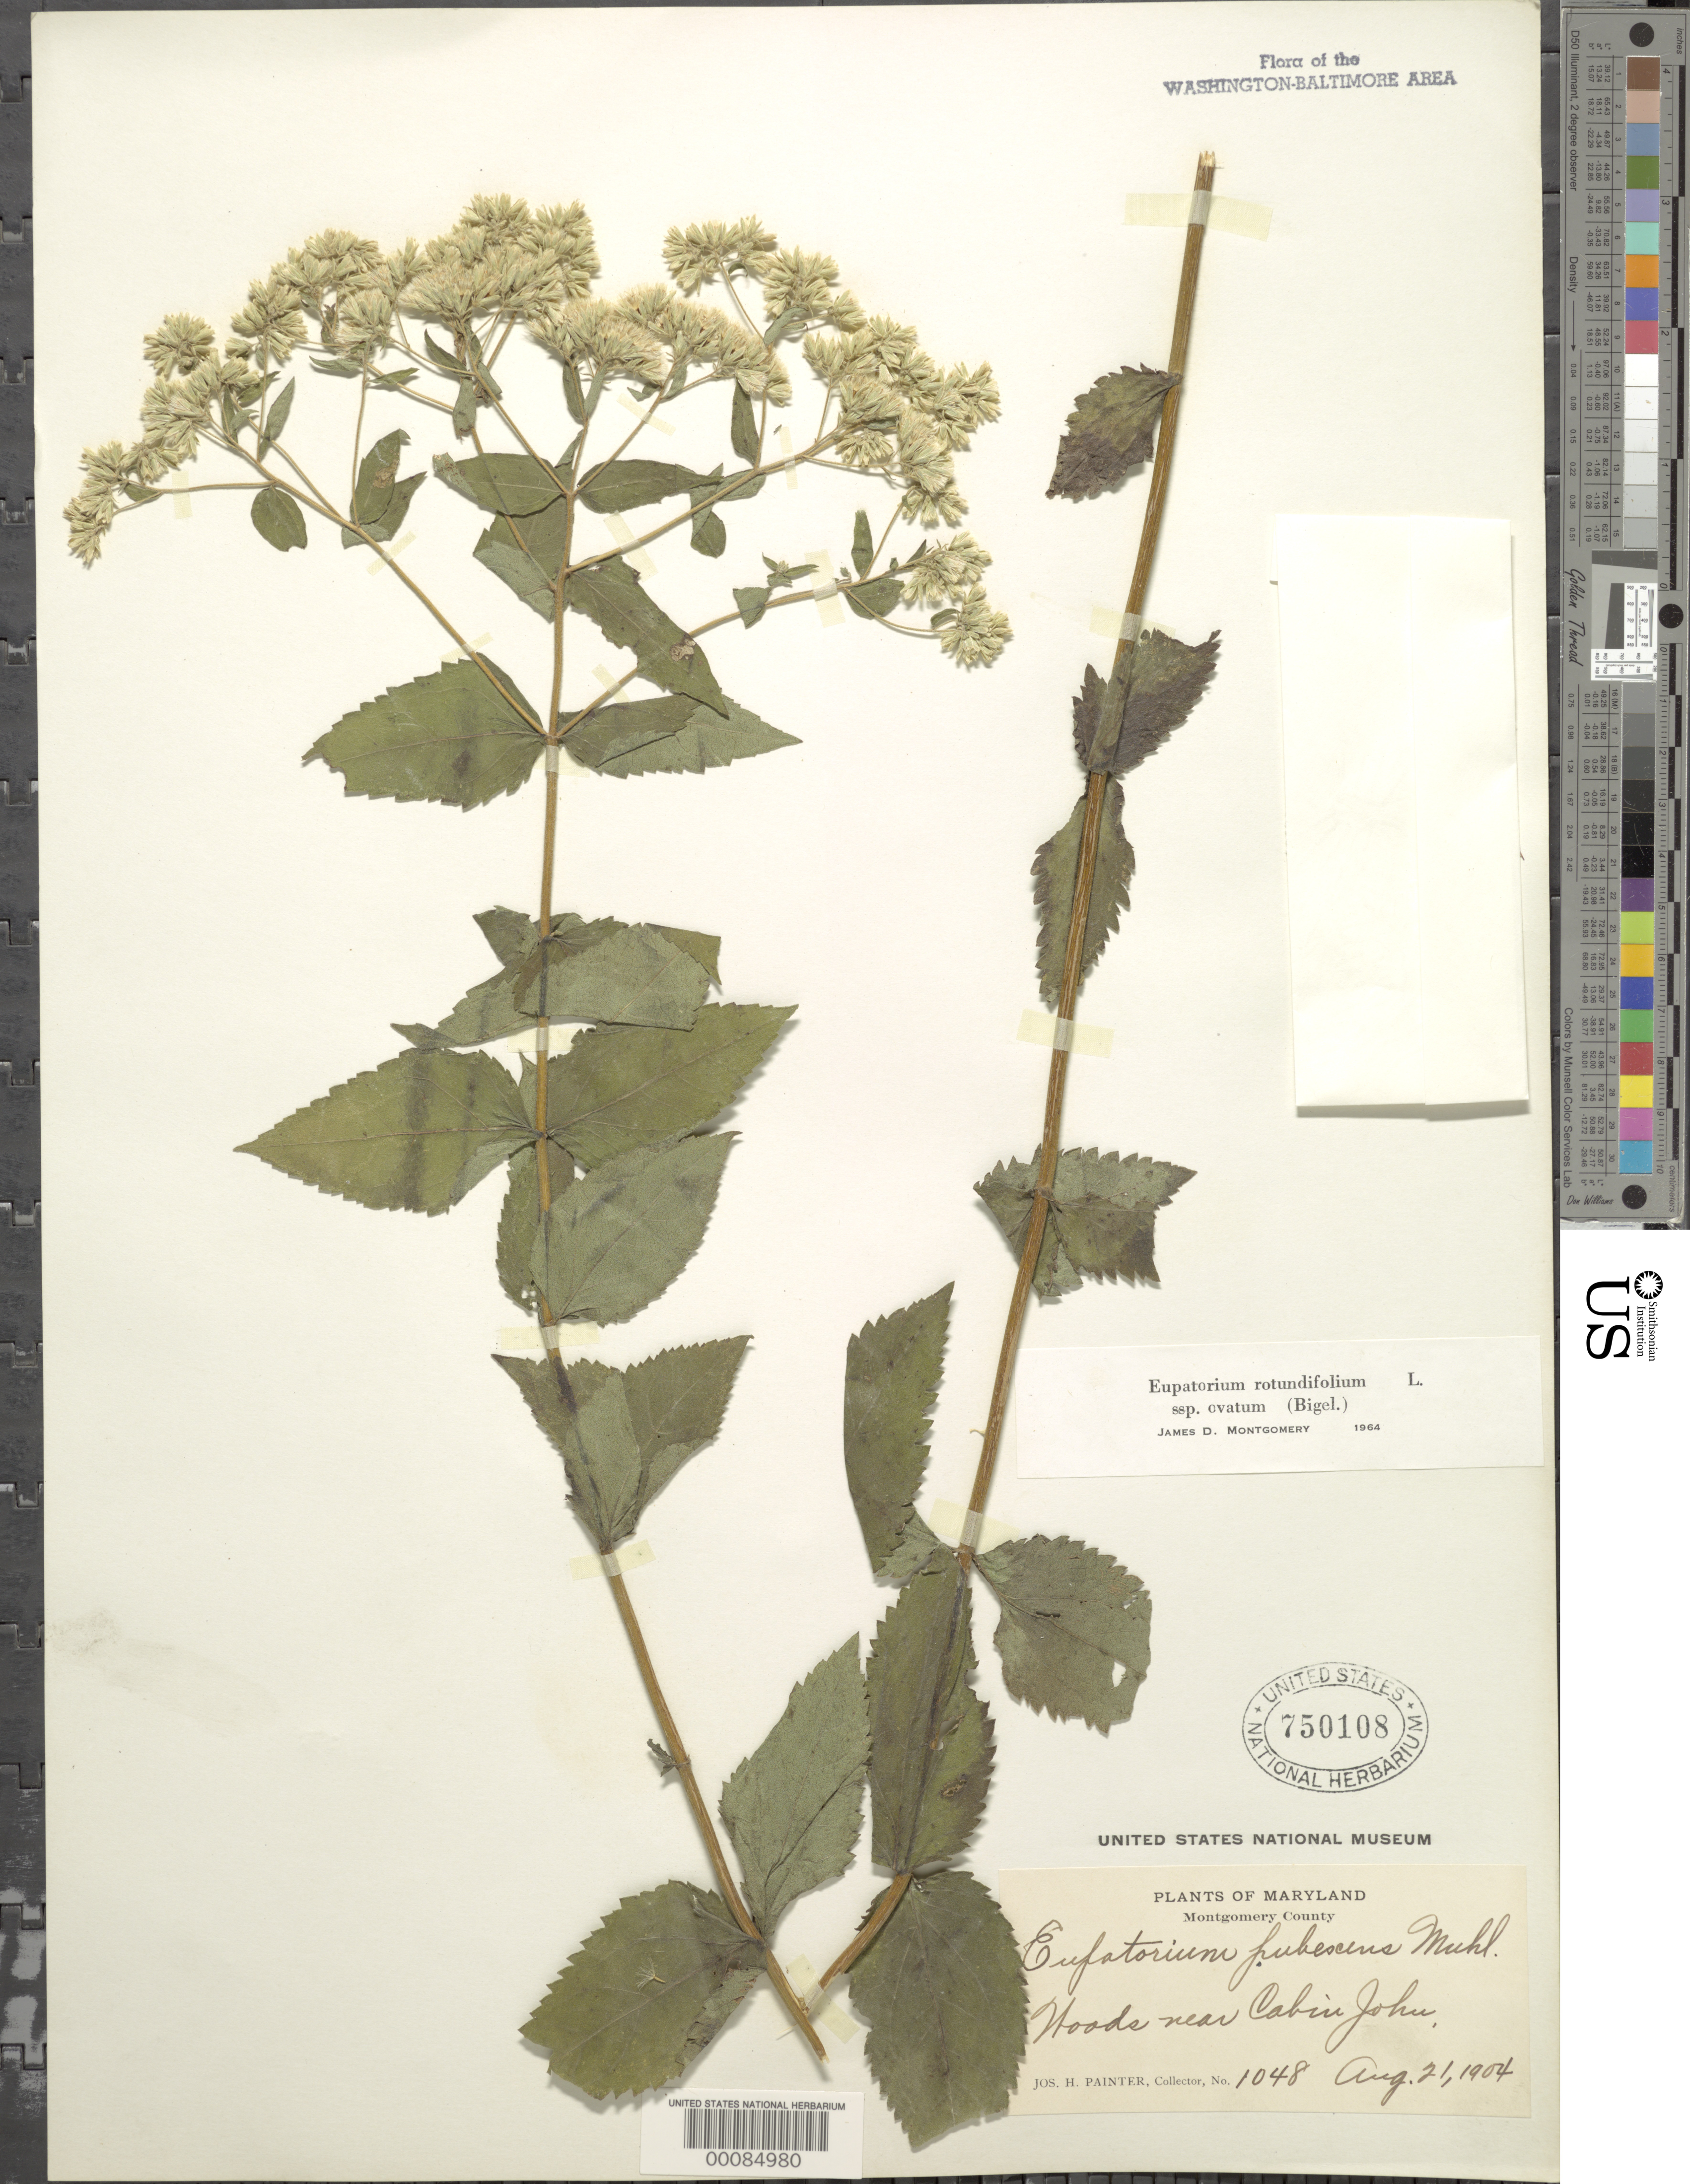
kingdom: Plantae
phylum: Tracheophyta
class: Magnoliopsida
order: Asterales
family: Asteraceae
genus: Eupatorium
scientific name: Eupatorium rotundifolium var. ovatum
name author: (Bigelow) J.D. Montgom. & Fairbrothers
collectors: J. H. Painter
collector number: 1048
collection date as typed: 21 Aug 1904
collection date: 1904-08-21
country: United States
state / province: Maryland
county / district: Montgomery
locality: W. end clearing - near river just E of Rock of Gibraltar.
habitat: Woods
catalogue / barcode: US 750108